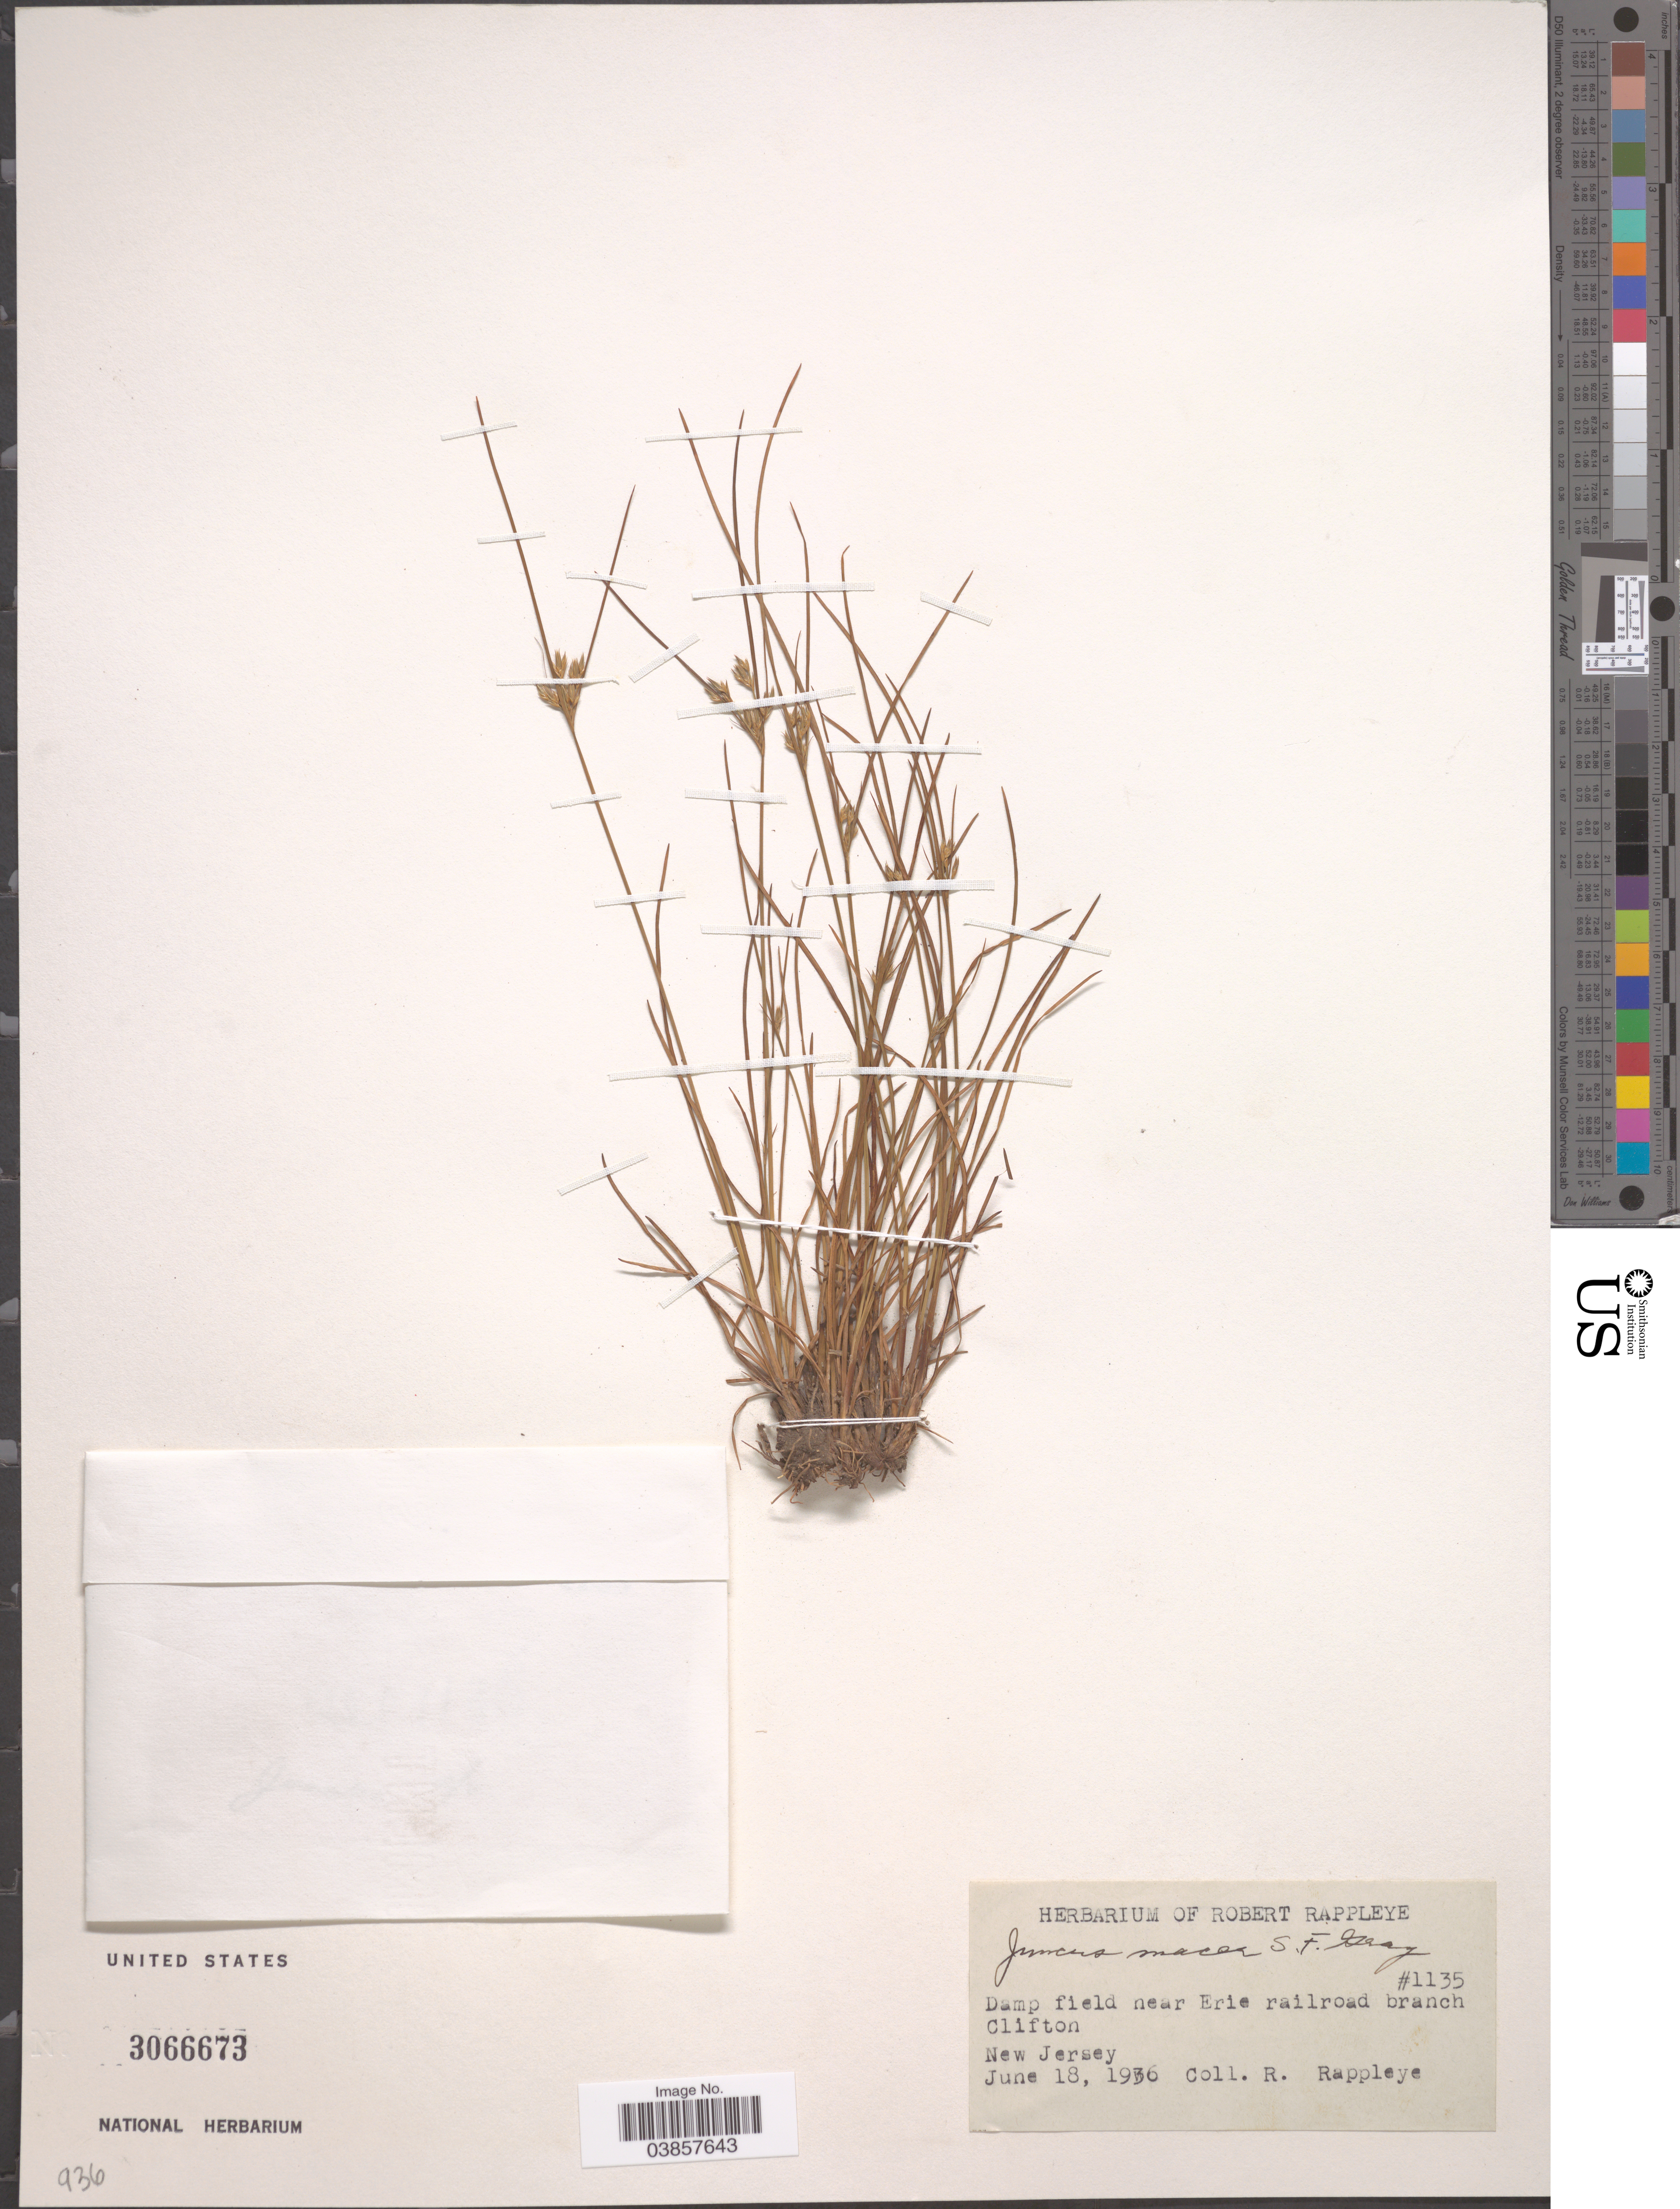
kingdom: Plantae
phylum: Tracheophyta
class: Liliopsida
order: Poales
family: Juncaceae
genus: Juncus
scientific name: Juncus tenuis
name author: Willd.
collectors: R. Rappleye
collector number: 1135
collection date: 1936-06-18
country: United States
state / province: New Jersey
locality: Near Erie railroad branch Clifton.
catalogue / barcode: US 3066673